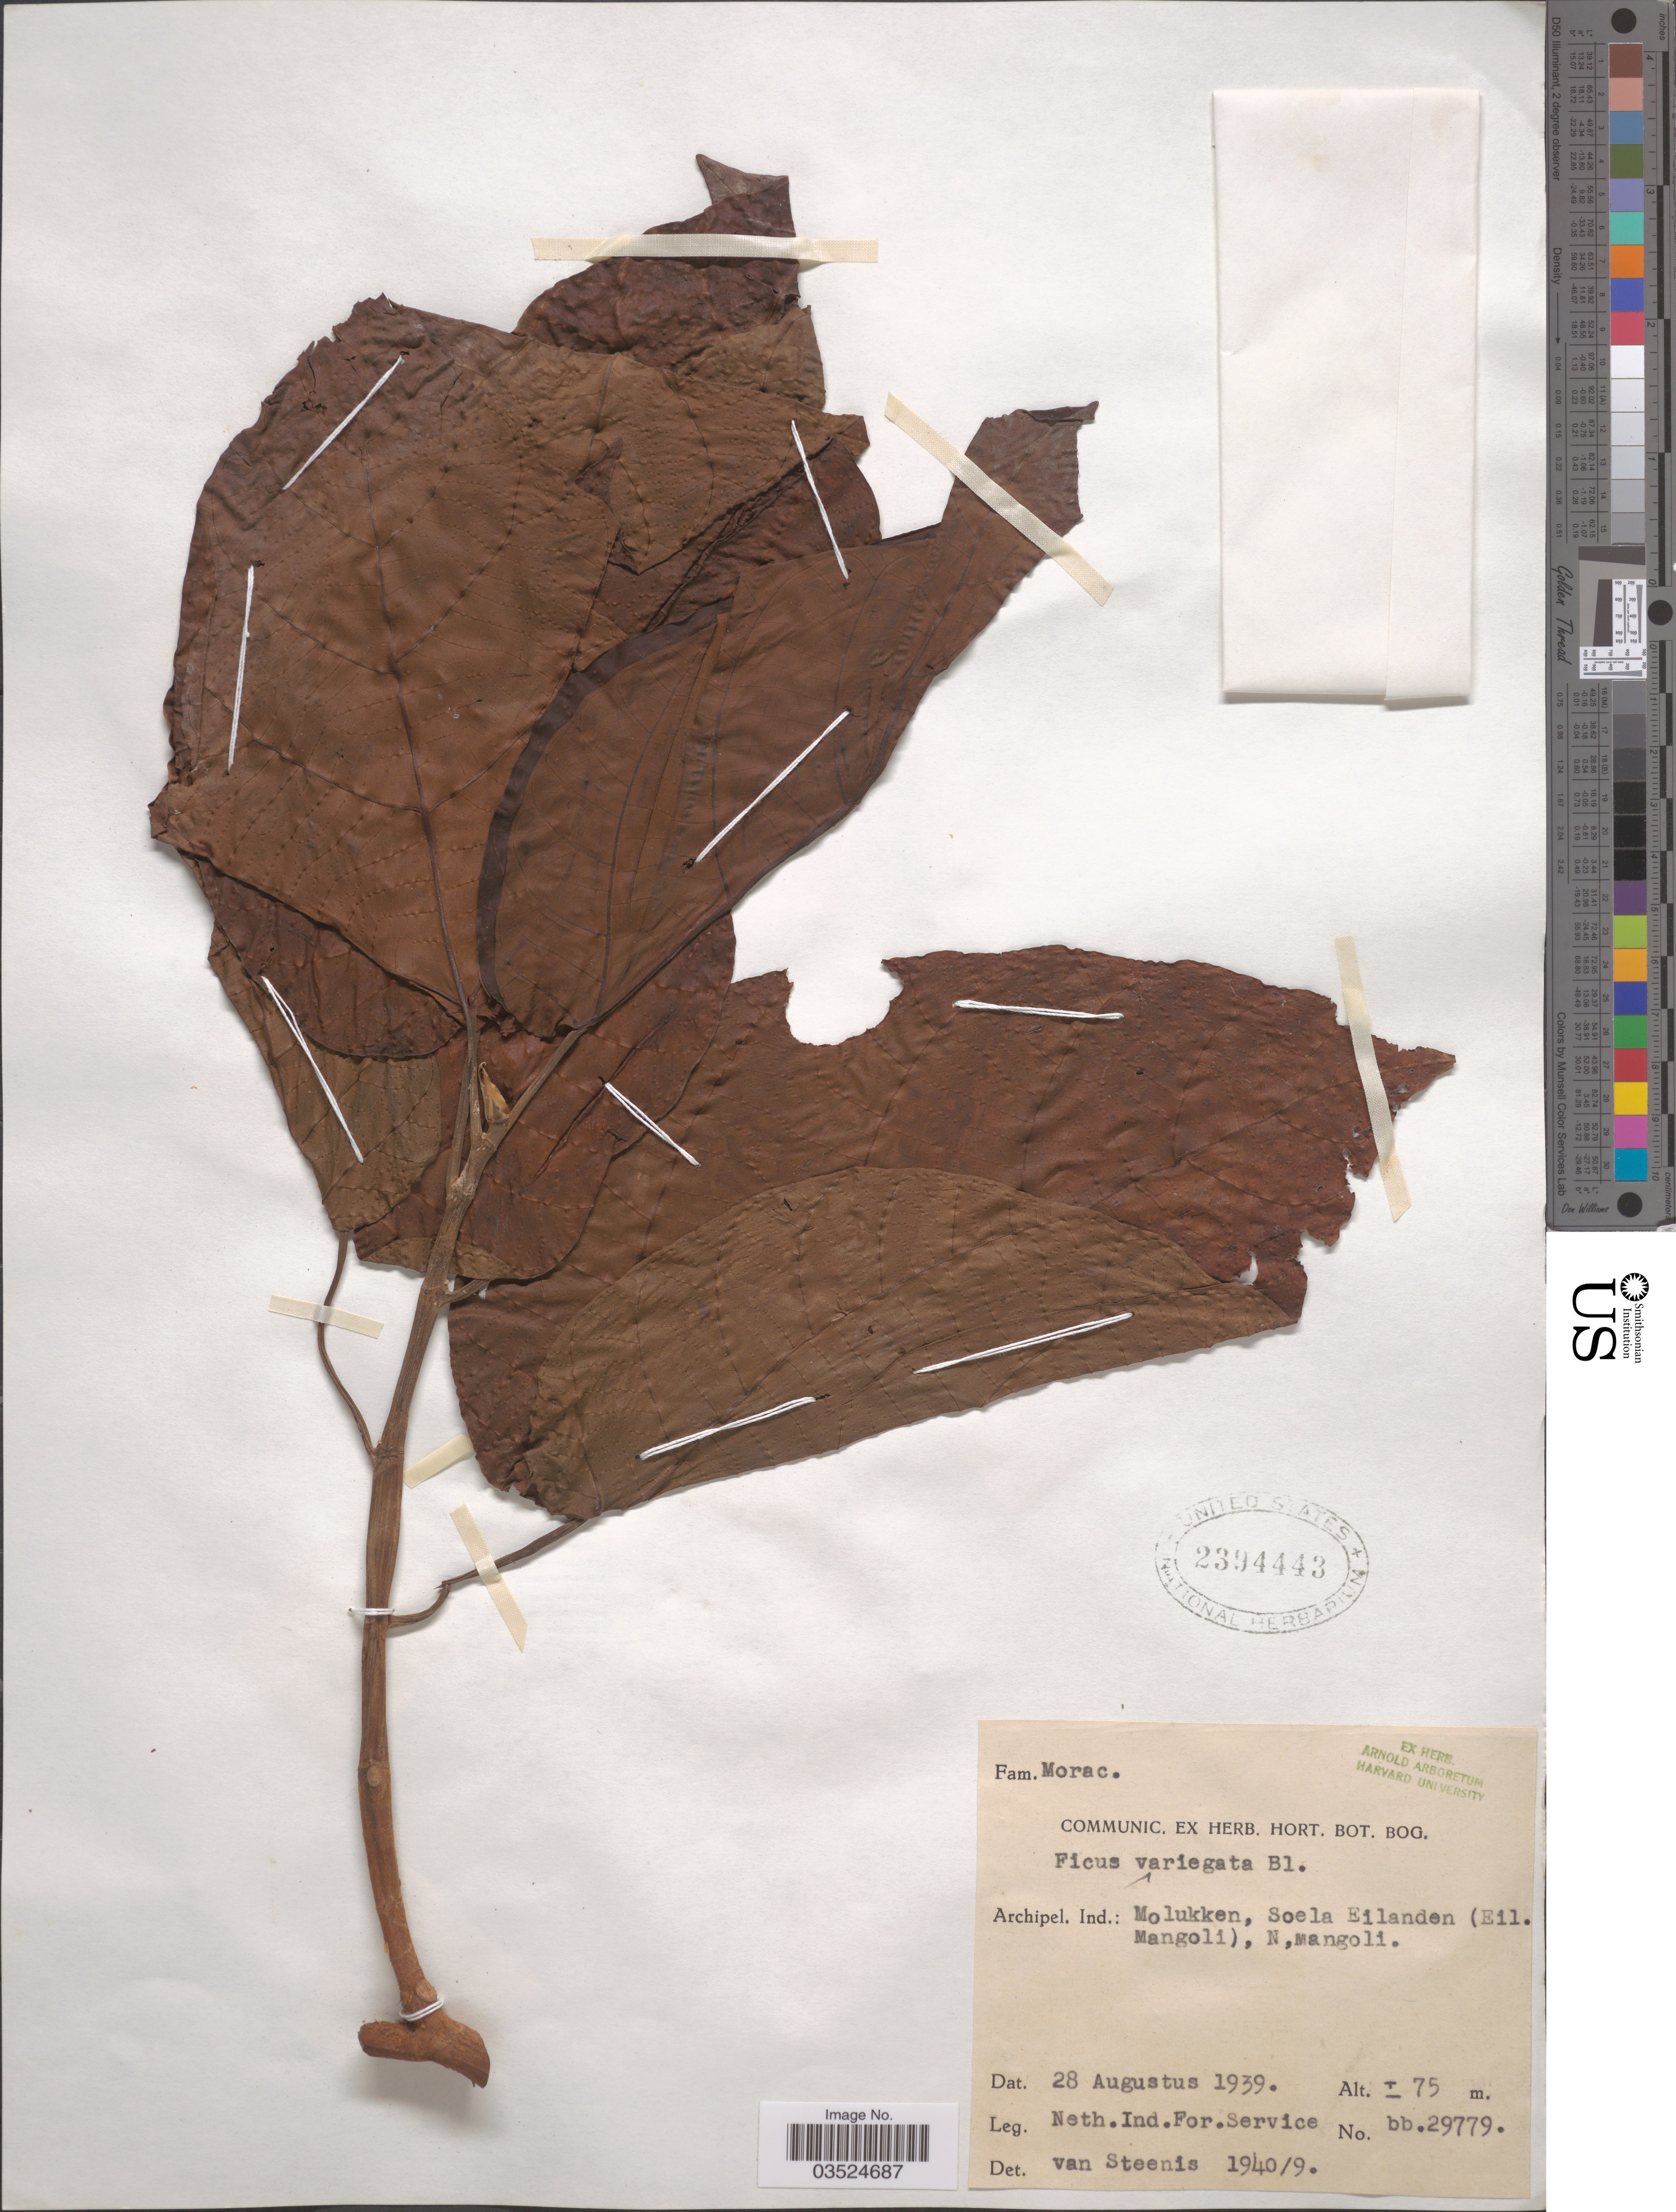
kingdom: Plantae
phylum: Tracheophyta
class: Magnoliopsida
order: Rosales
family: Moraceae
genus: Ficus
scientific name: Ficus variegata var. variegata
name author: Blume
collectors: Neth. Ind. For. Service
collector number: bb. 29779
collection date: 1939-08-28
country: Indonesia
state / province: Maluku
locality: Archipel. Ind.: Molukken, Soela Eilanden (Eil. Mangoli), N. Mangoli.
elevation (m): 75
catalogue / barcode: US 2394443